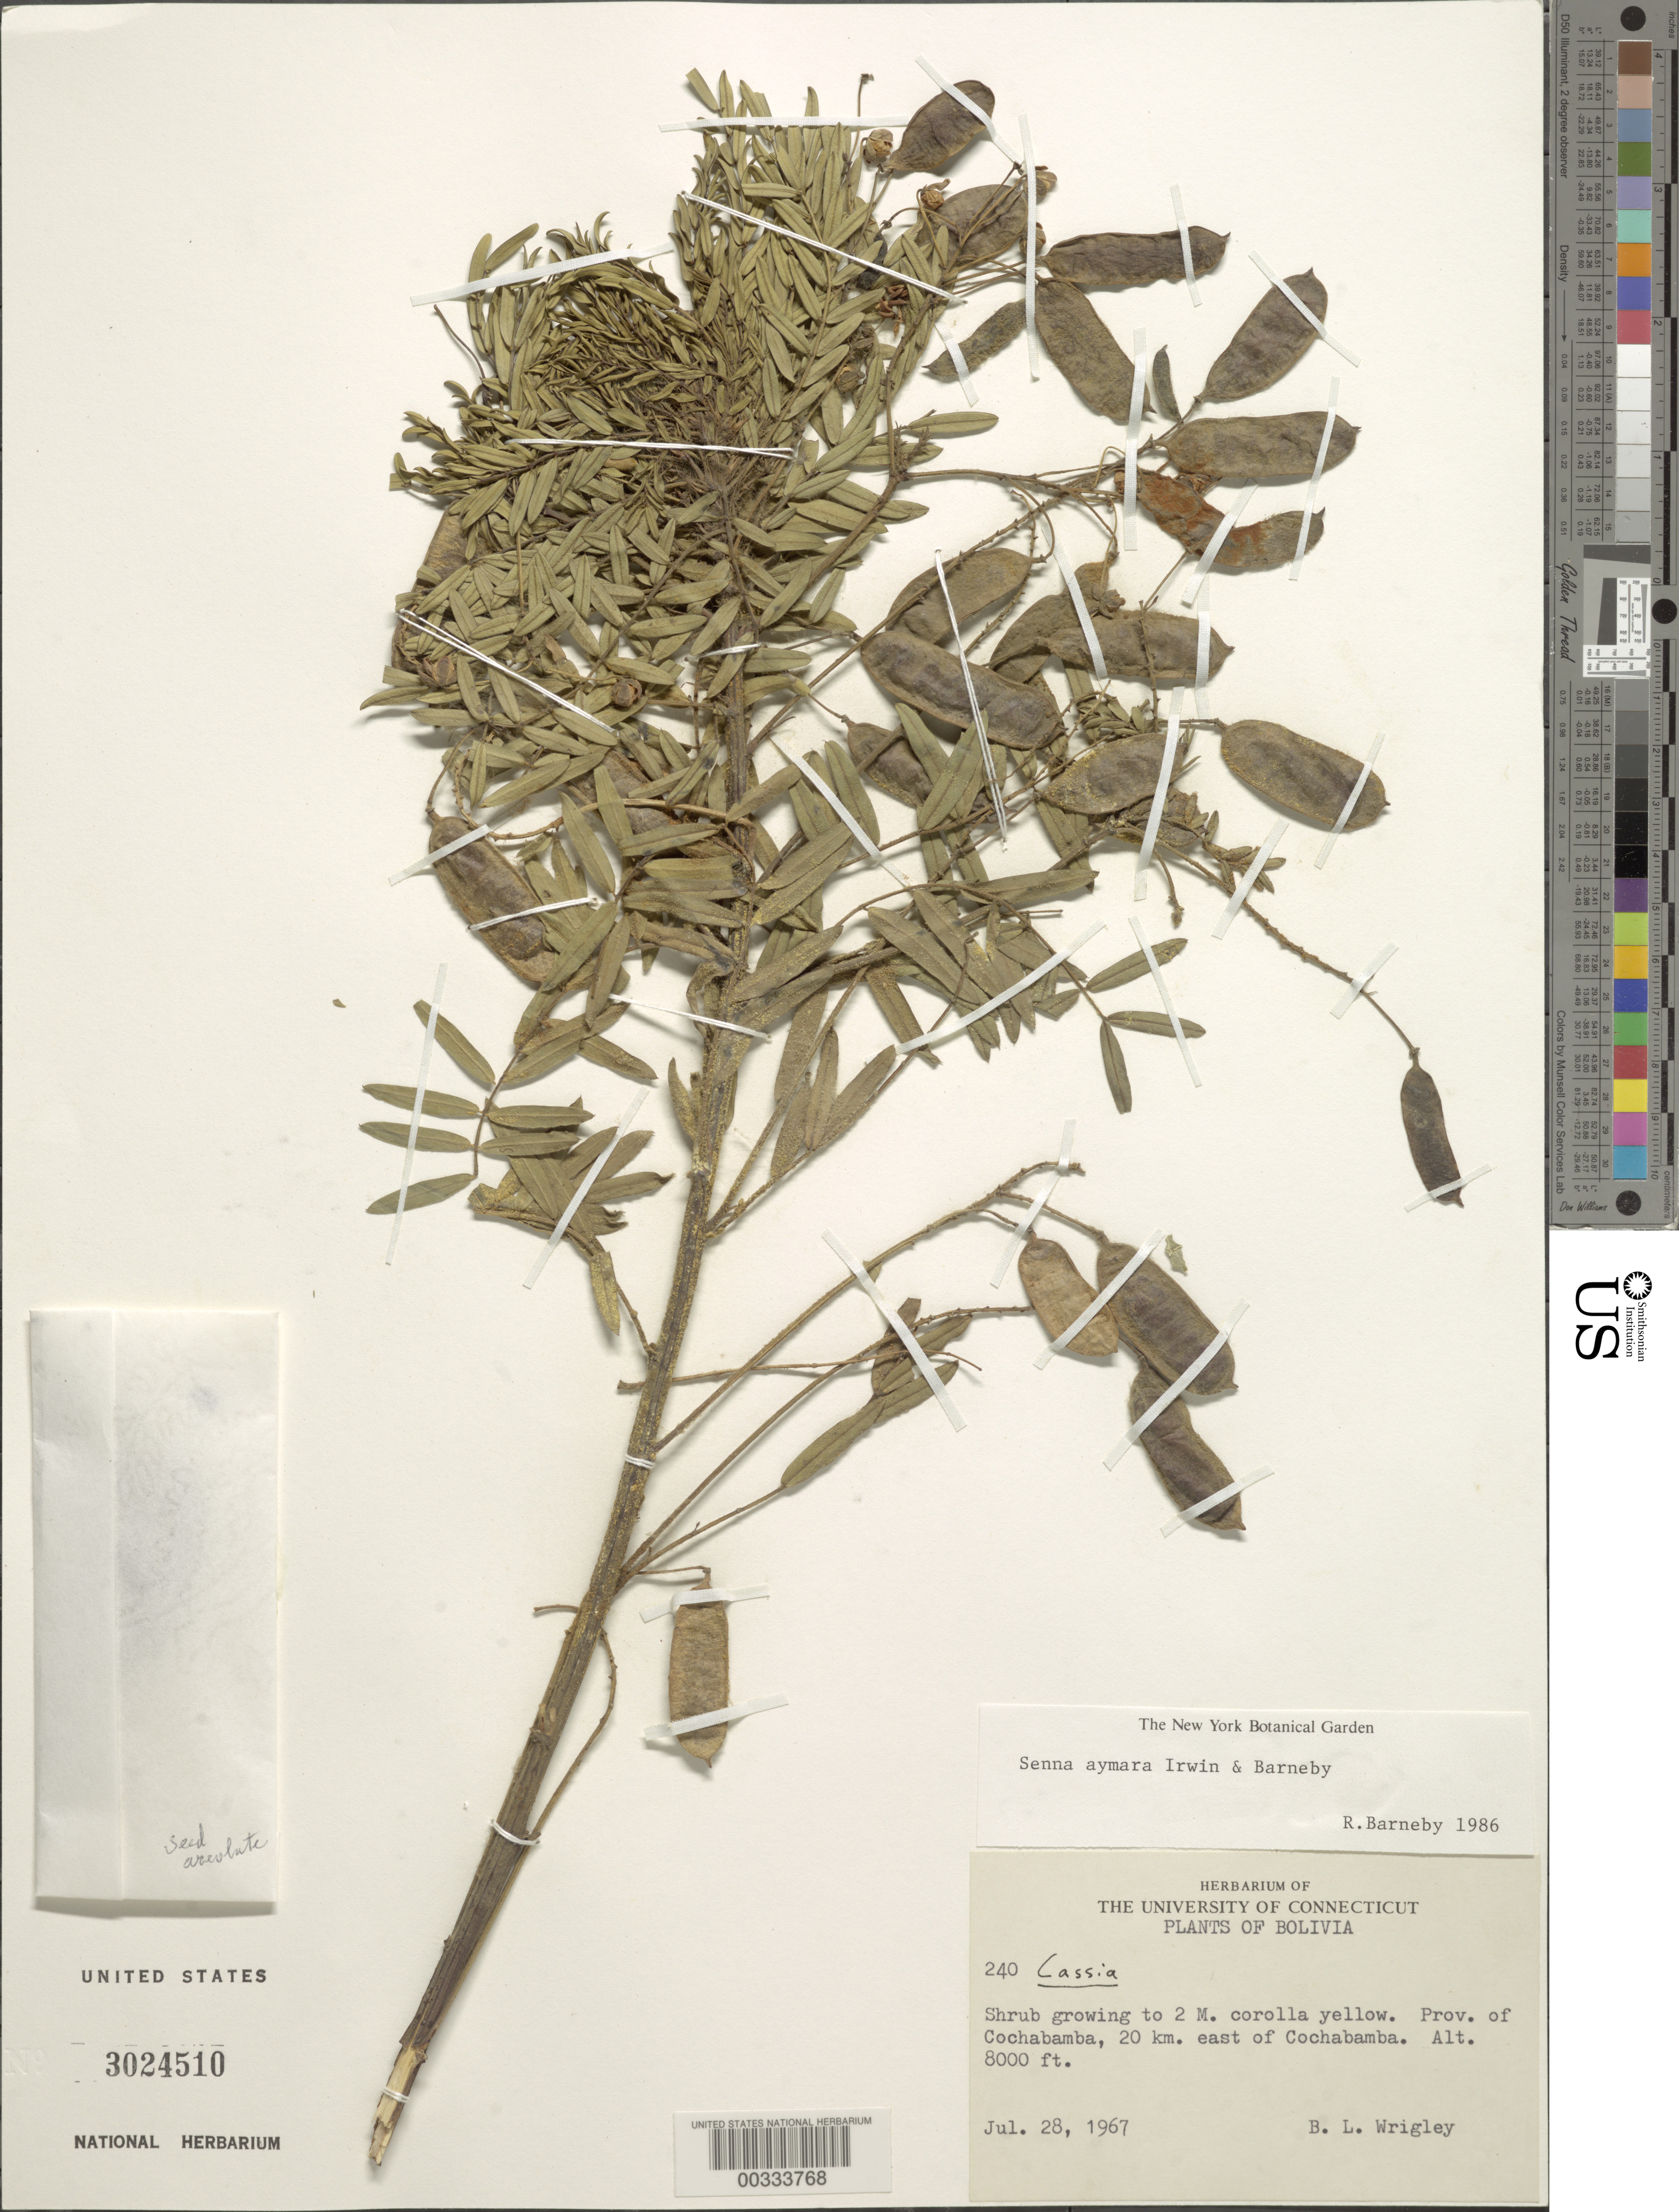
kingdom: Plantae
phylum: Tracheophyta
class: Magnoliopsida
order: Fabales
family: Fabaceae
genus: Senna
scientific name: Senna aymara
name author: H.S. Irwin & Barneby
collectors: B. L. Wrigley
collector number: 240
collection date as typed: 28 Jul 1967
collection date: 1967-07-28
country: Bolivia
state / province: Cochabamba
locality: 20 km E of Cochabamba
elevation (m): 2438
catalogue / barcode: US 3024510